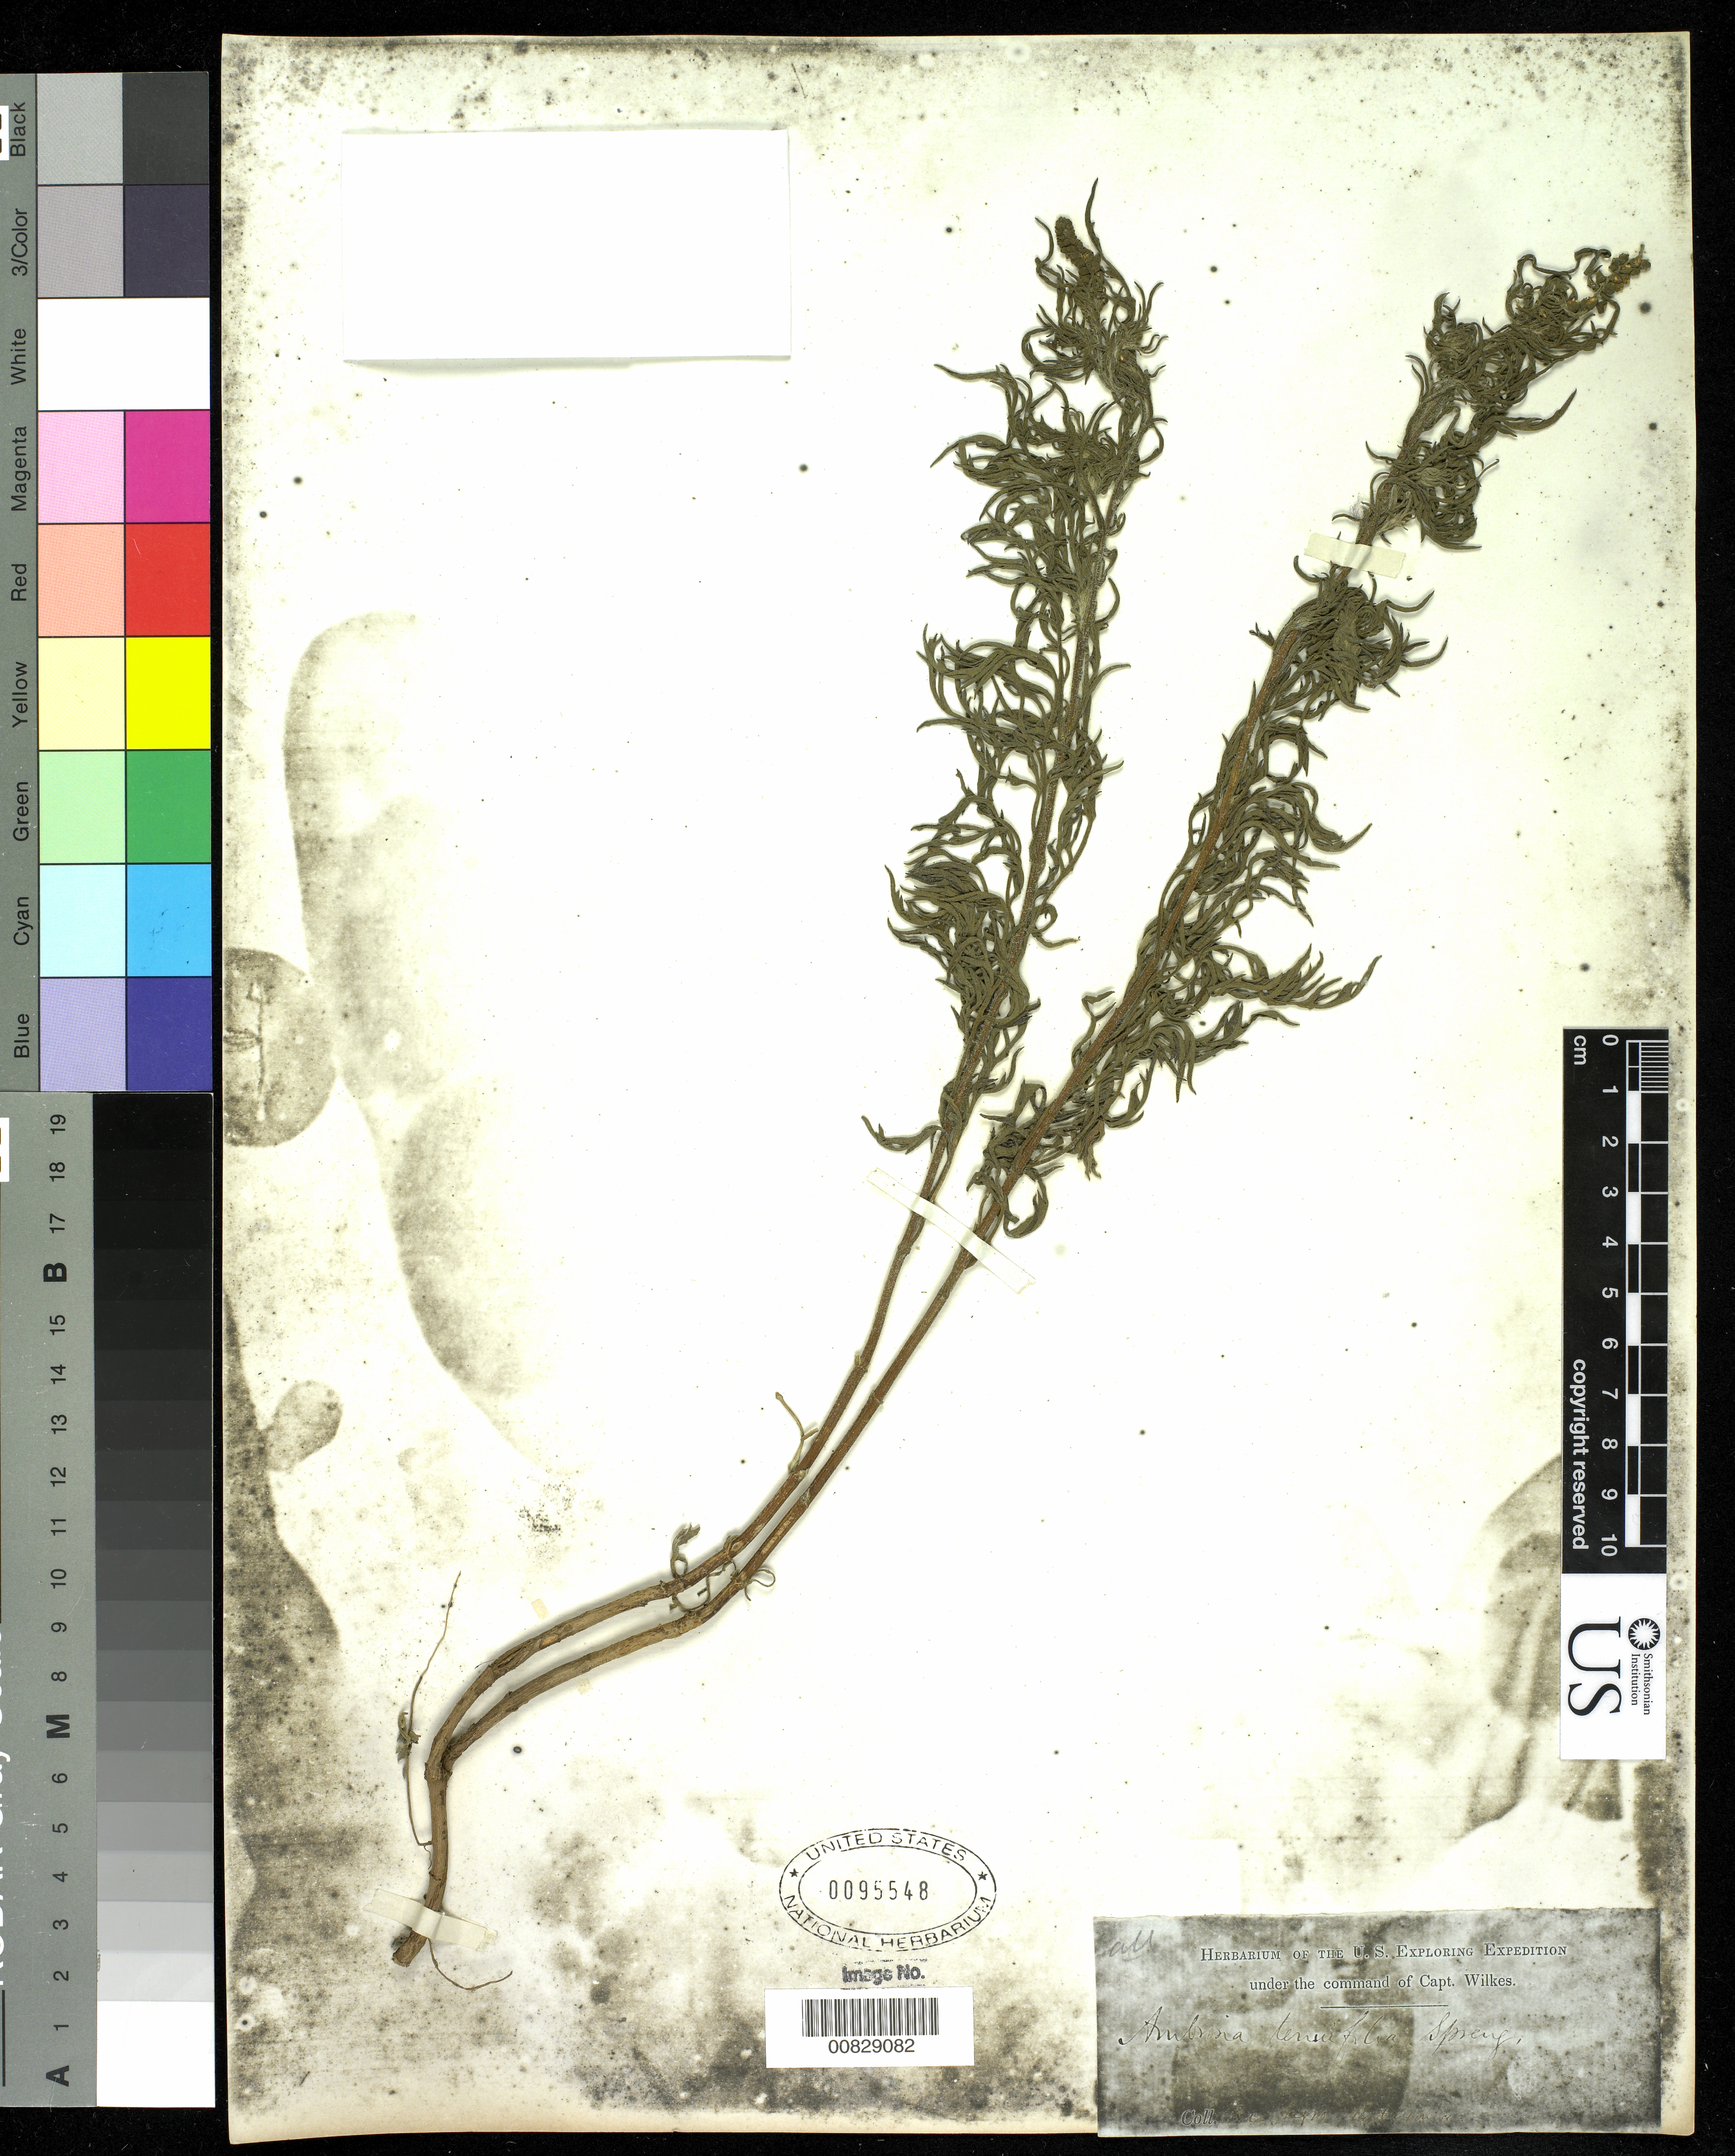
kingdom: Plantae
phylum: Tracheophyta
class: Magnoliopsida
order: Asterales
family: Asteraceae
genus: Ambrosia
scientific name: Ambrosia tenuifolia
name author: Spreng.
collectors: Wilkes Explor. Exped.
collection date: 1838/1842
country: Argentina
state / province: Rio Negro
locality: Rio Negro, Patagonia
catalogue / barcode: US 95548